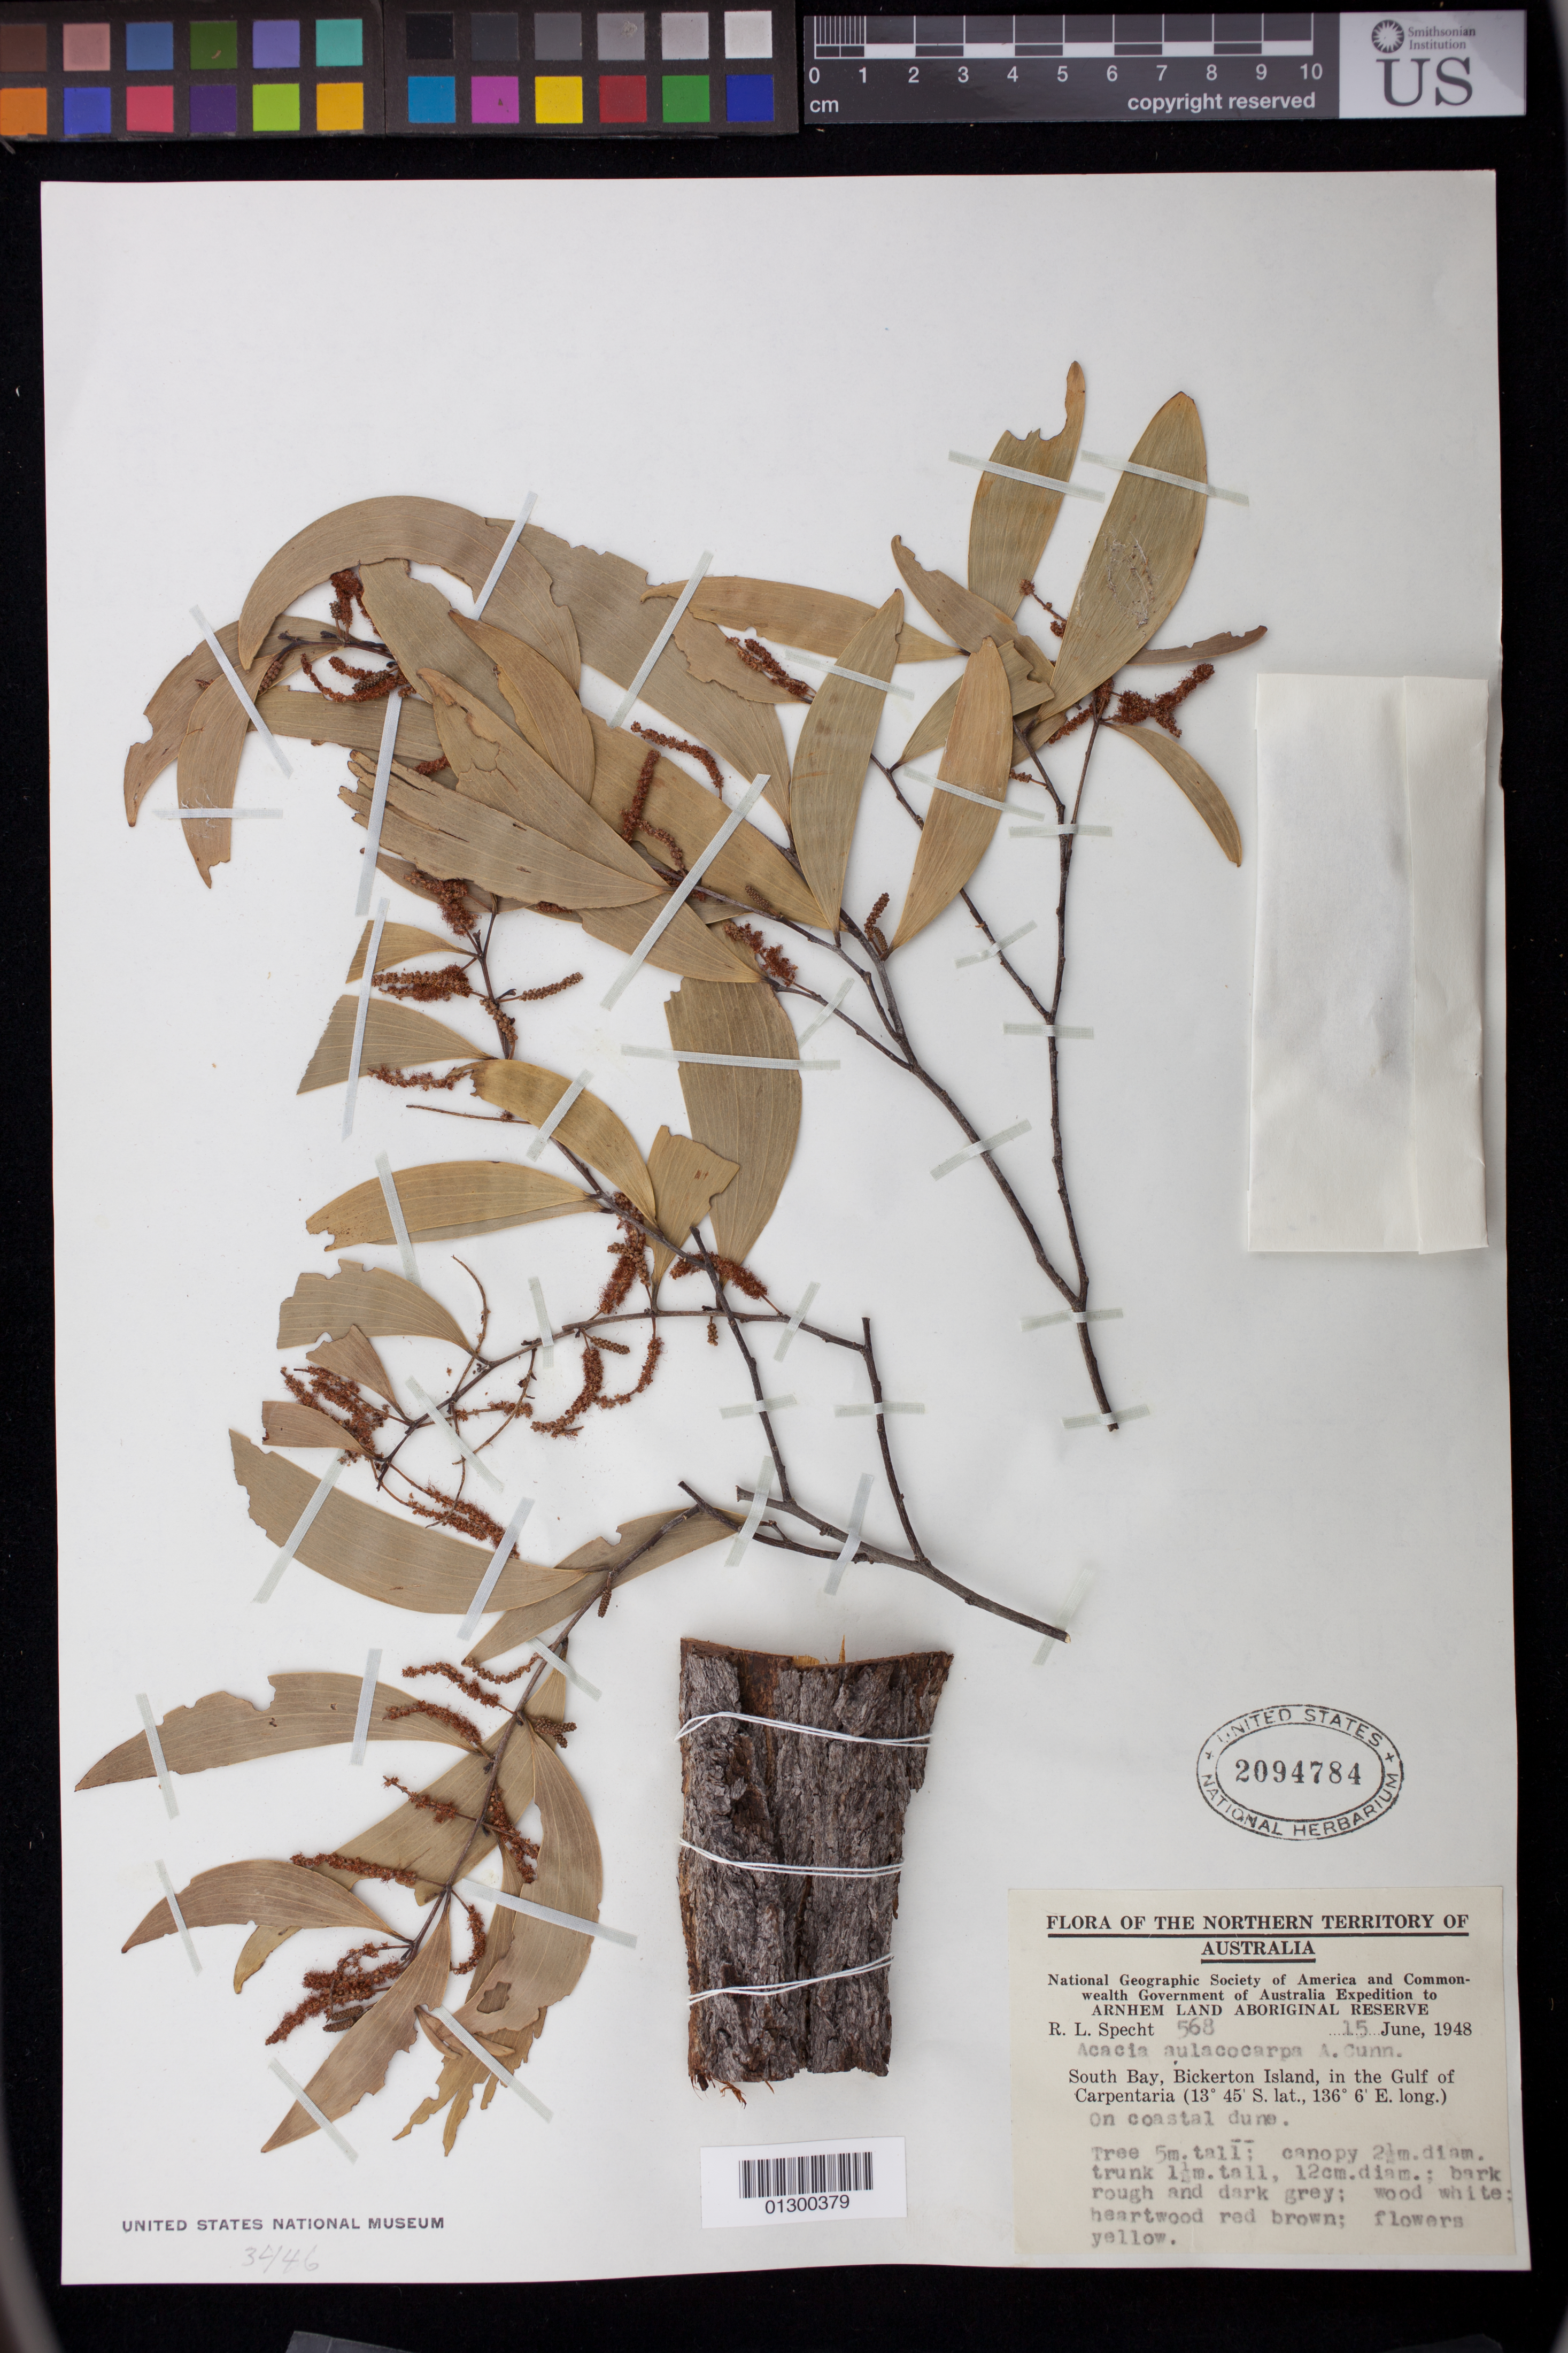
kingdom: Plantae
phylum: Tracheophyta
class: Magnoliopsida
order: Fabales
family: Fabaceae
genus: Acacia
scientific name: Acacia aulacocarpa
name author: A. Cunn. ex Benth.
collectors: R. L. Specht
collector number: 568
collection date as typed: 15 Jun 1948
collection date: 1948-06-15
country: Australia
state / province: Northern Territory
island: Bickerton Island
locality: South Bay, Bickerton Island, in Gulf of Carpentaria.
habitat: On coastal dune.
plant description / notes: Tree 5 m. tall; canopy 2.5 m. diam.; trunk 1.5 m. tall, 12 cm. diam.; bark rough and dark grey; wood white; heartwood red brown; flowers yellow.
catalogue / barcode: US 2094784